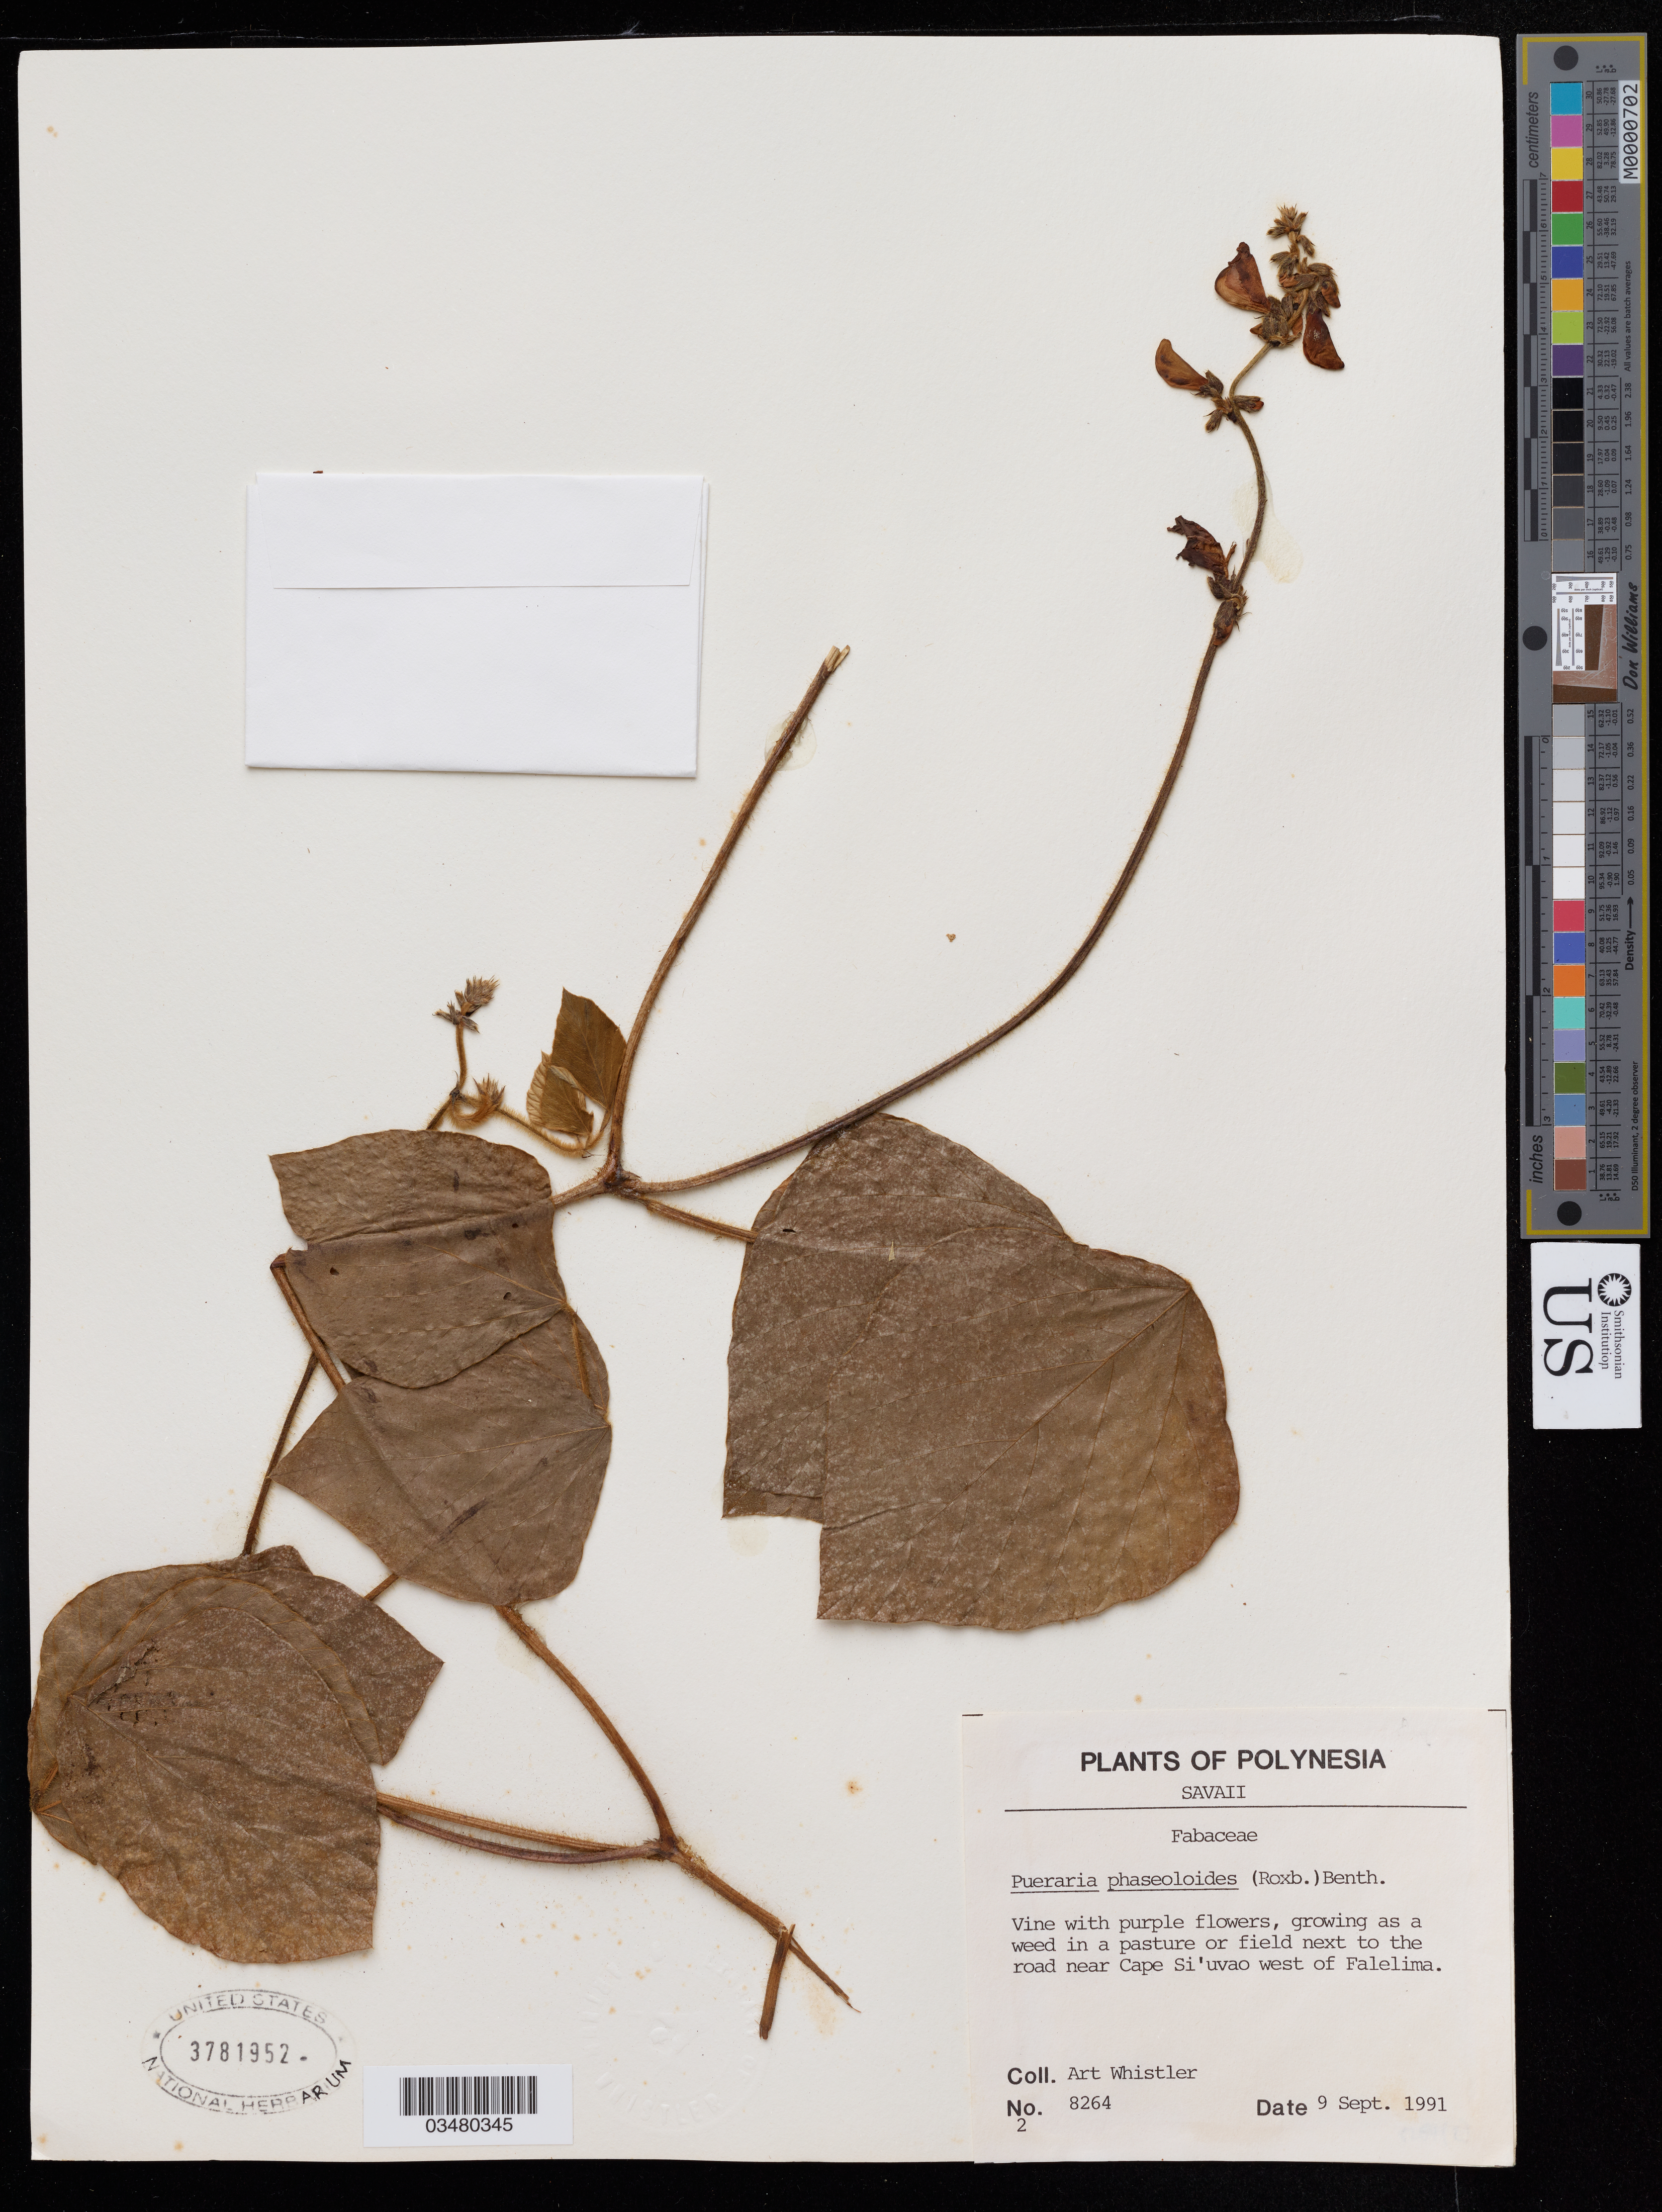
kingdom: Plantae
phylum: Tracheophyta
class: Magnoliopsida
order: Fabales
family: Fabaceae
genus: Neustanthus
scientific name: Neustanthus phaseoloides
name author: (Roxb.) Benth.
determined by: (US) Smithsonian Institution - National Museum of Natural History - Department of Botany (UNITED STATES)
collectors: A. Whistler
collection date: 1991-09-09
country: Samoa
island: Savai'i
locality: next to the road near Cape Si'uvao west of Falelima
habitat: Pasture or field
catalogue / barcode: US 3781952